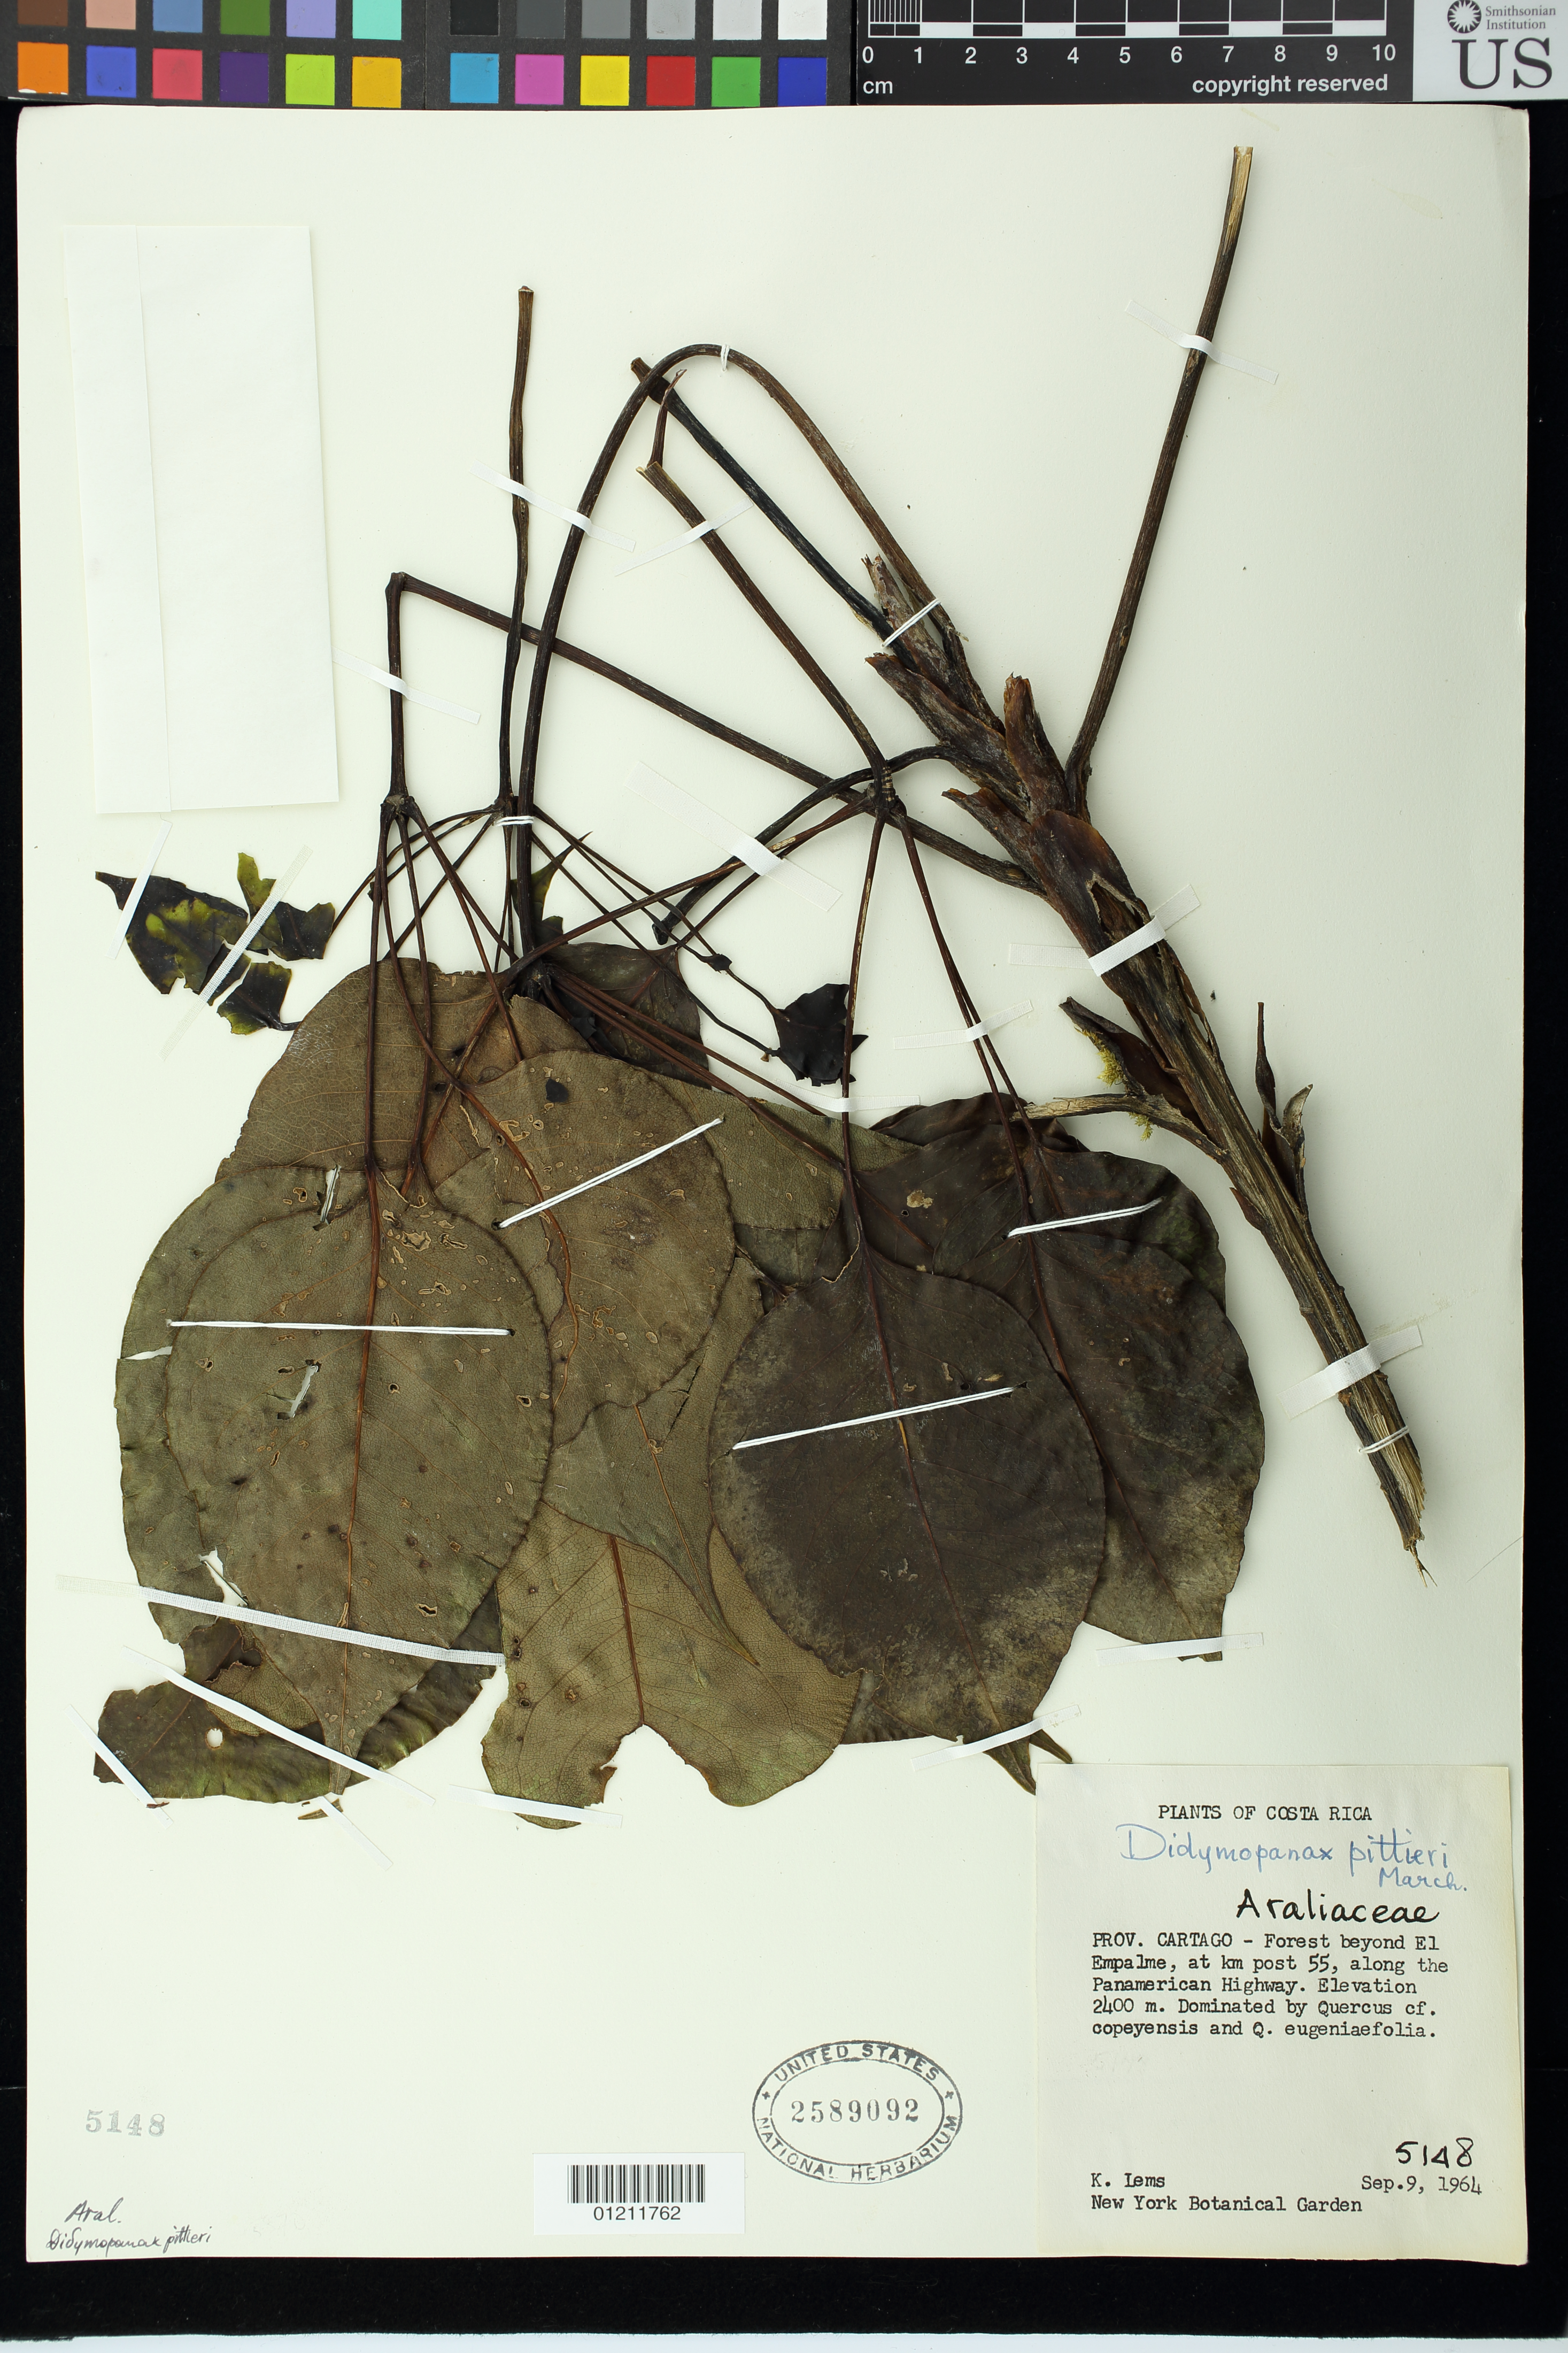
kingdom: Plantae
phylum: Tracheophyta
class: Magnoliopsida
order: Apiales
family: Araliaceae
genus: Schefflera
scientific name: Schefflera rodriguesiana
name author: Frodin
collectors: K. Lems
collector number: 5148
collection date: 1964-09-09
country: Costa Rica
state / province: Cartago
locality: forest beyond El Empalme, at km post 55, along the Panamerican Highway.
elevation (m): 2400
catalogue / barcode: US 2589092